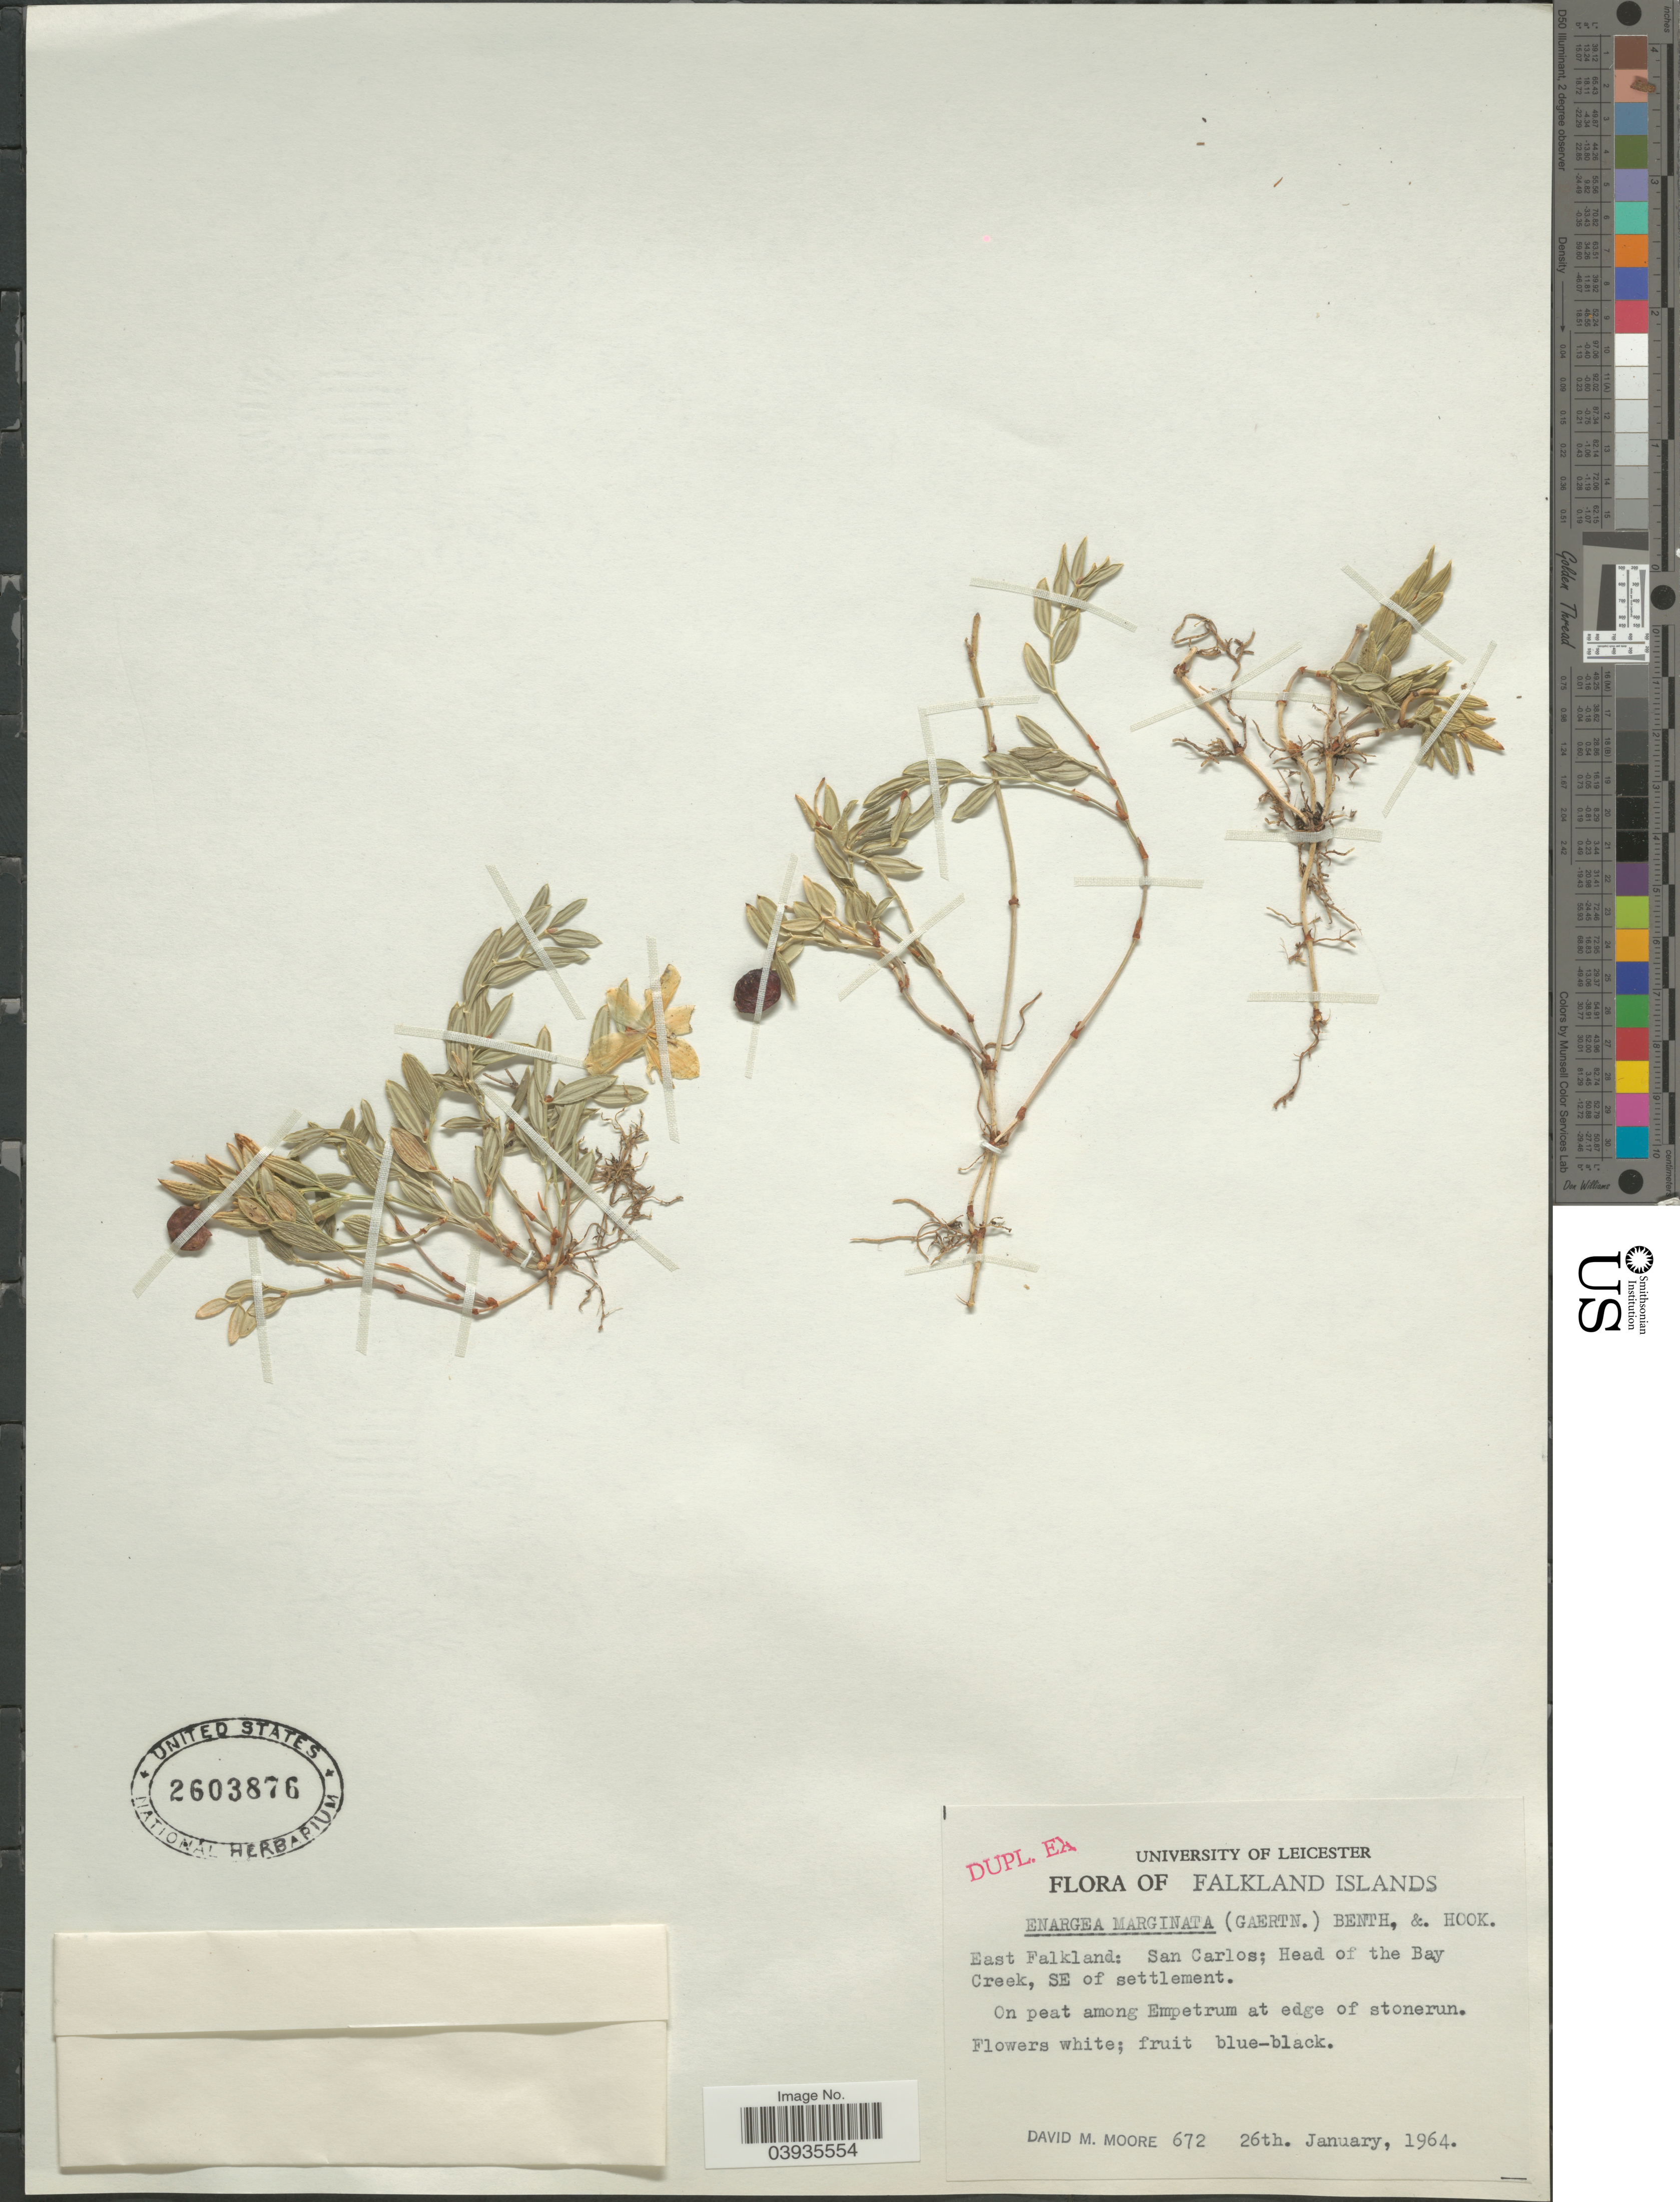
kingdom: Plantae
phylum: Tracheophyta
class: Liliopsida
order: Liliales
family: Alstroemeriaceae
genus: Luzuriaga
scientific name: Luzuriaga marginata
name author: (Gaertn.) Benth. & Hook. f.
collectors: D. Moore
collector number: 672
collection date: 1964-01-26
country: Falkland Islands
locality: East Falkland: San Carlos; Head of the Bay Creek, SE of settlement.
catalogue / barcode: US 2603876